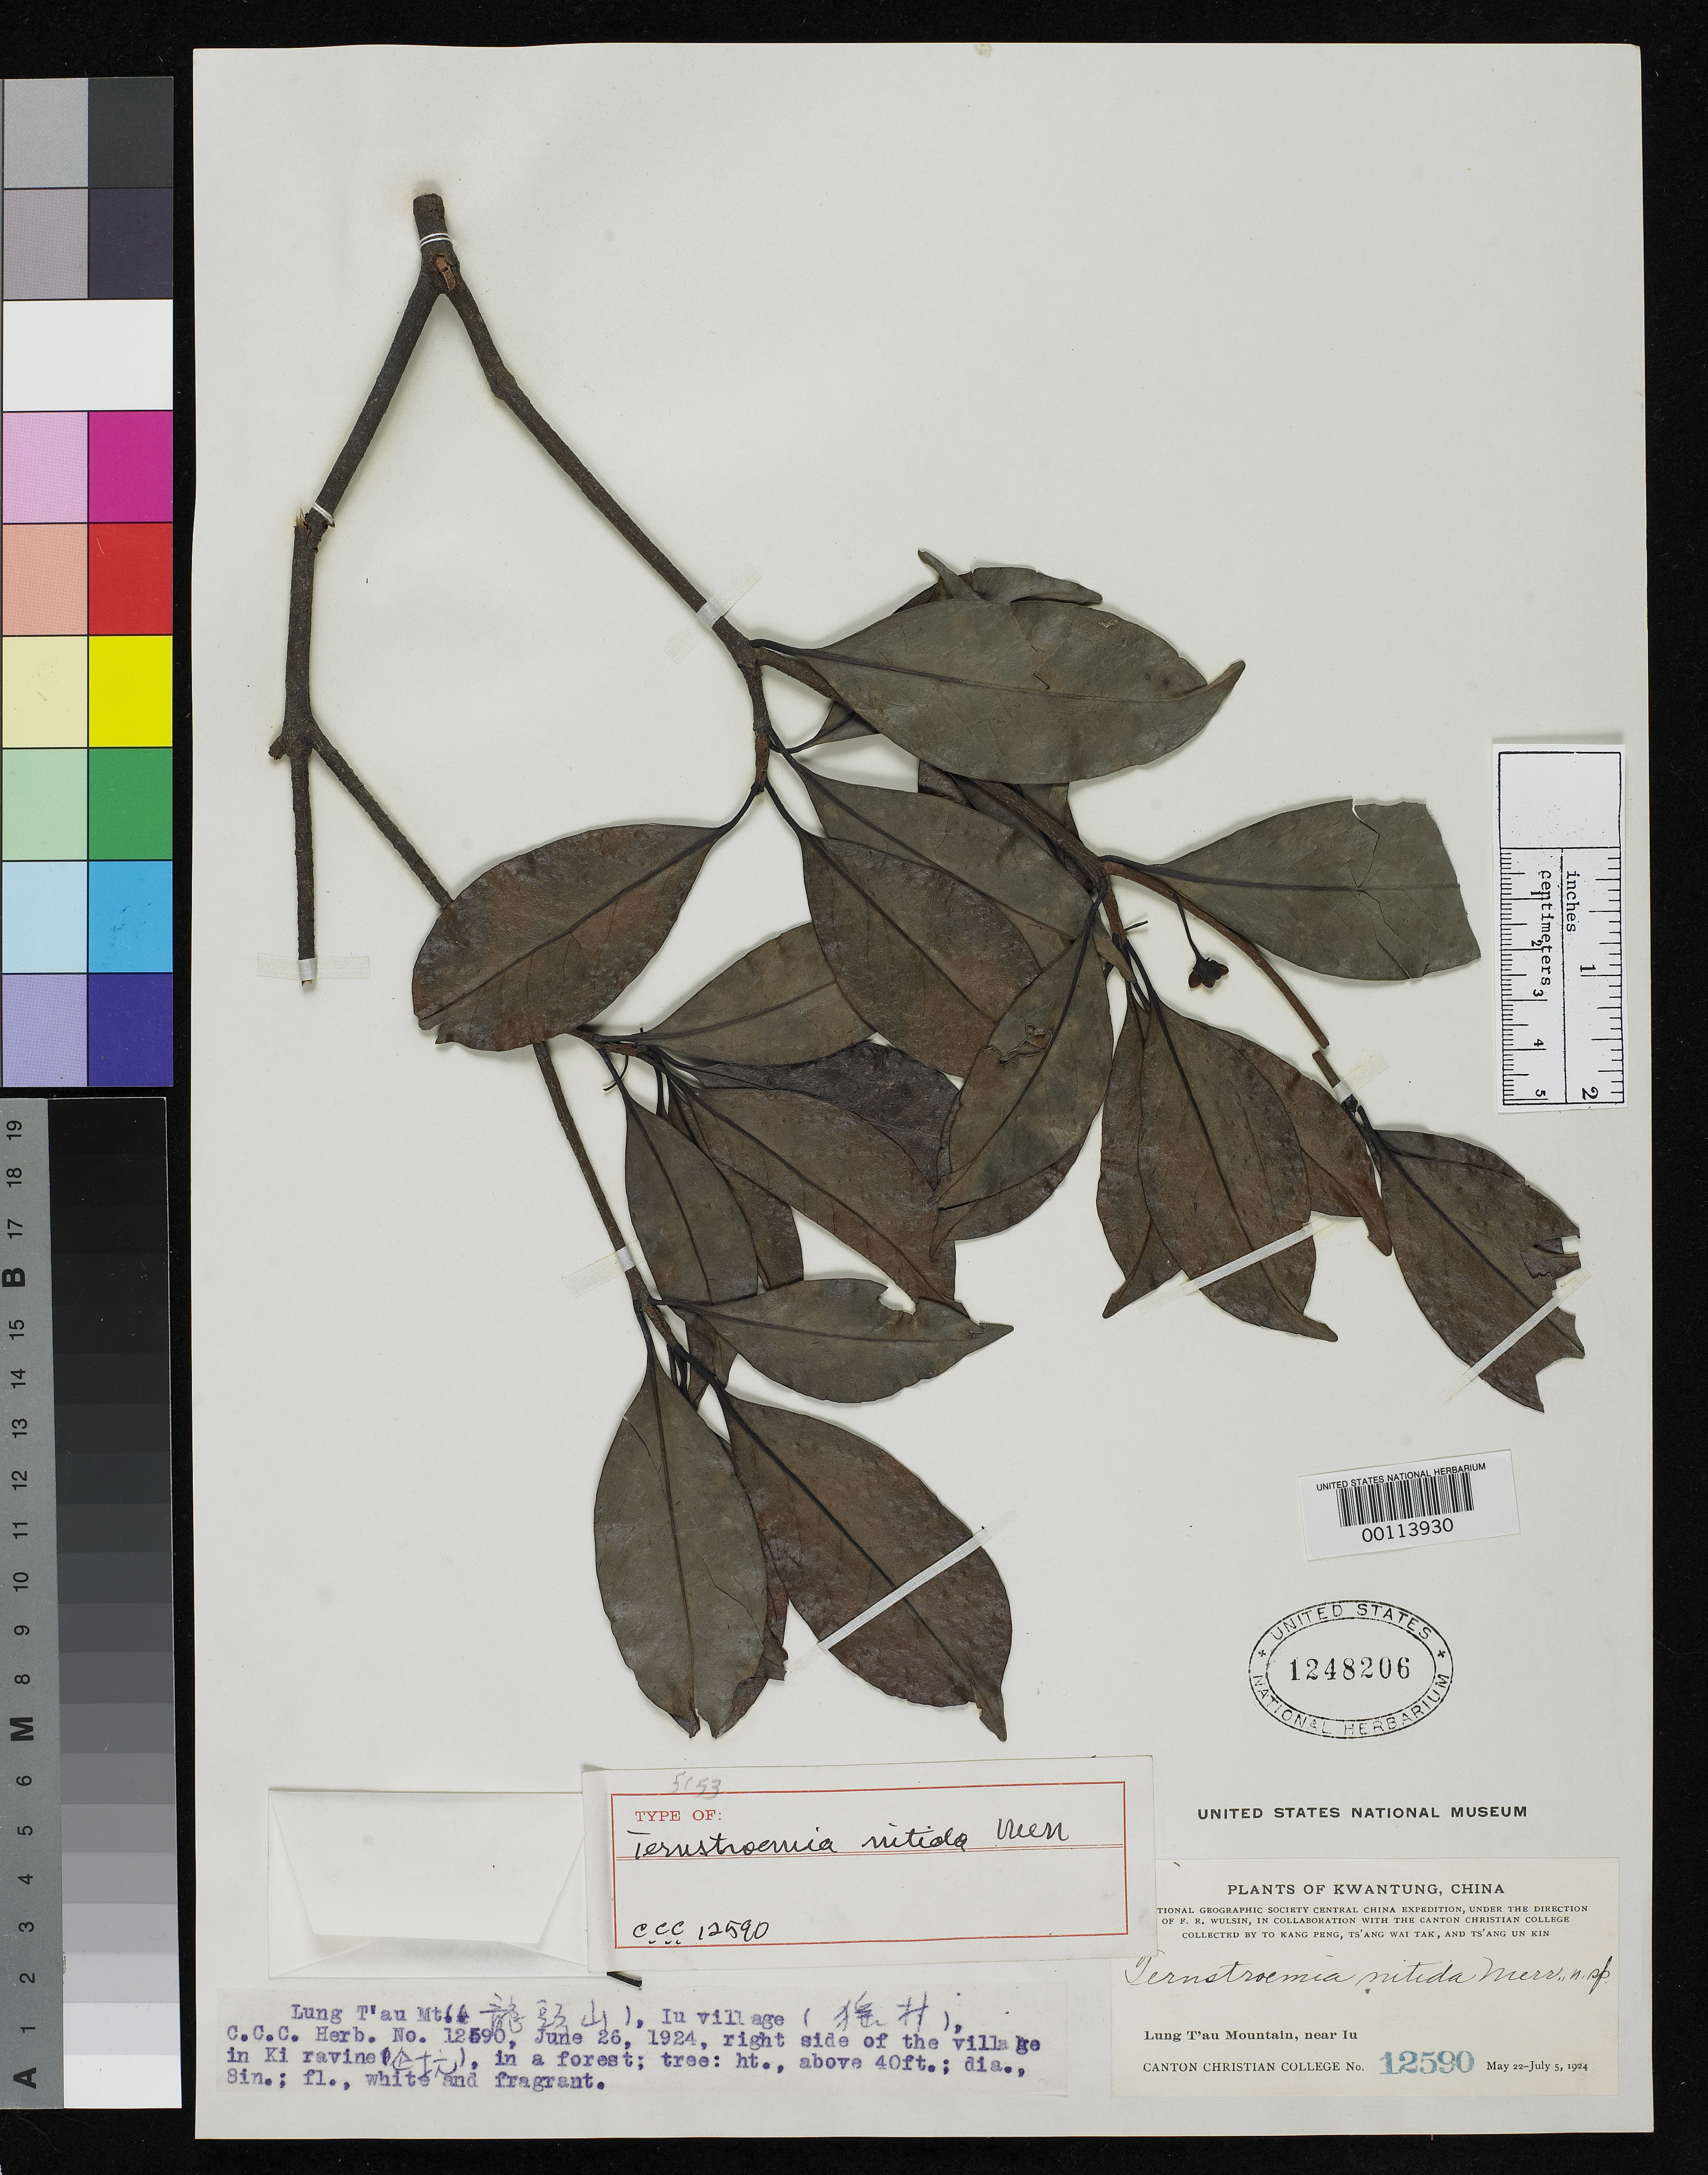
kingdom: Plantae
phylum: Tracheophyta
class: Magnoliopsida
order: Ericales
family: Pentaphylacaceae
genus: Ternstroemia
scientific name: Ternstroemia nitida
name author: Merr.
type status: Holotype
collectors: Kang Peng To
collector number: C.C.C. 12590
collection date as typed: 26 Jun 1924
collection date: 1924-06-26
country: China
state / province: Guangdong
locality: Lung T'au Mountain, near Iu.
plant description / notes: Introduction (p. 3) indicates holotypes at US: "The study set of these collections is deposited in the Herbarium of the University of California, but the actual types of those species based on the Wulsin Expedition collections are in the United States National Herbarium."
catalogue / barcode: US 1248206